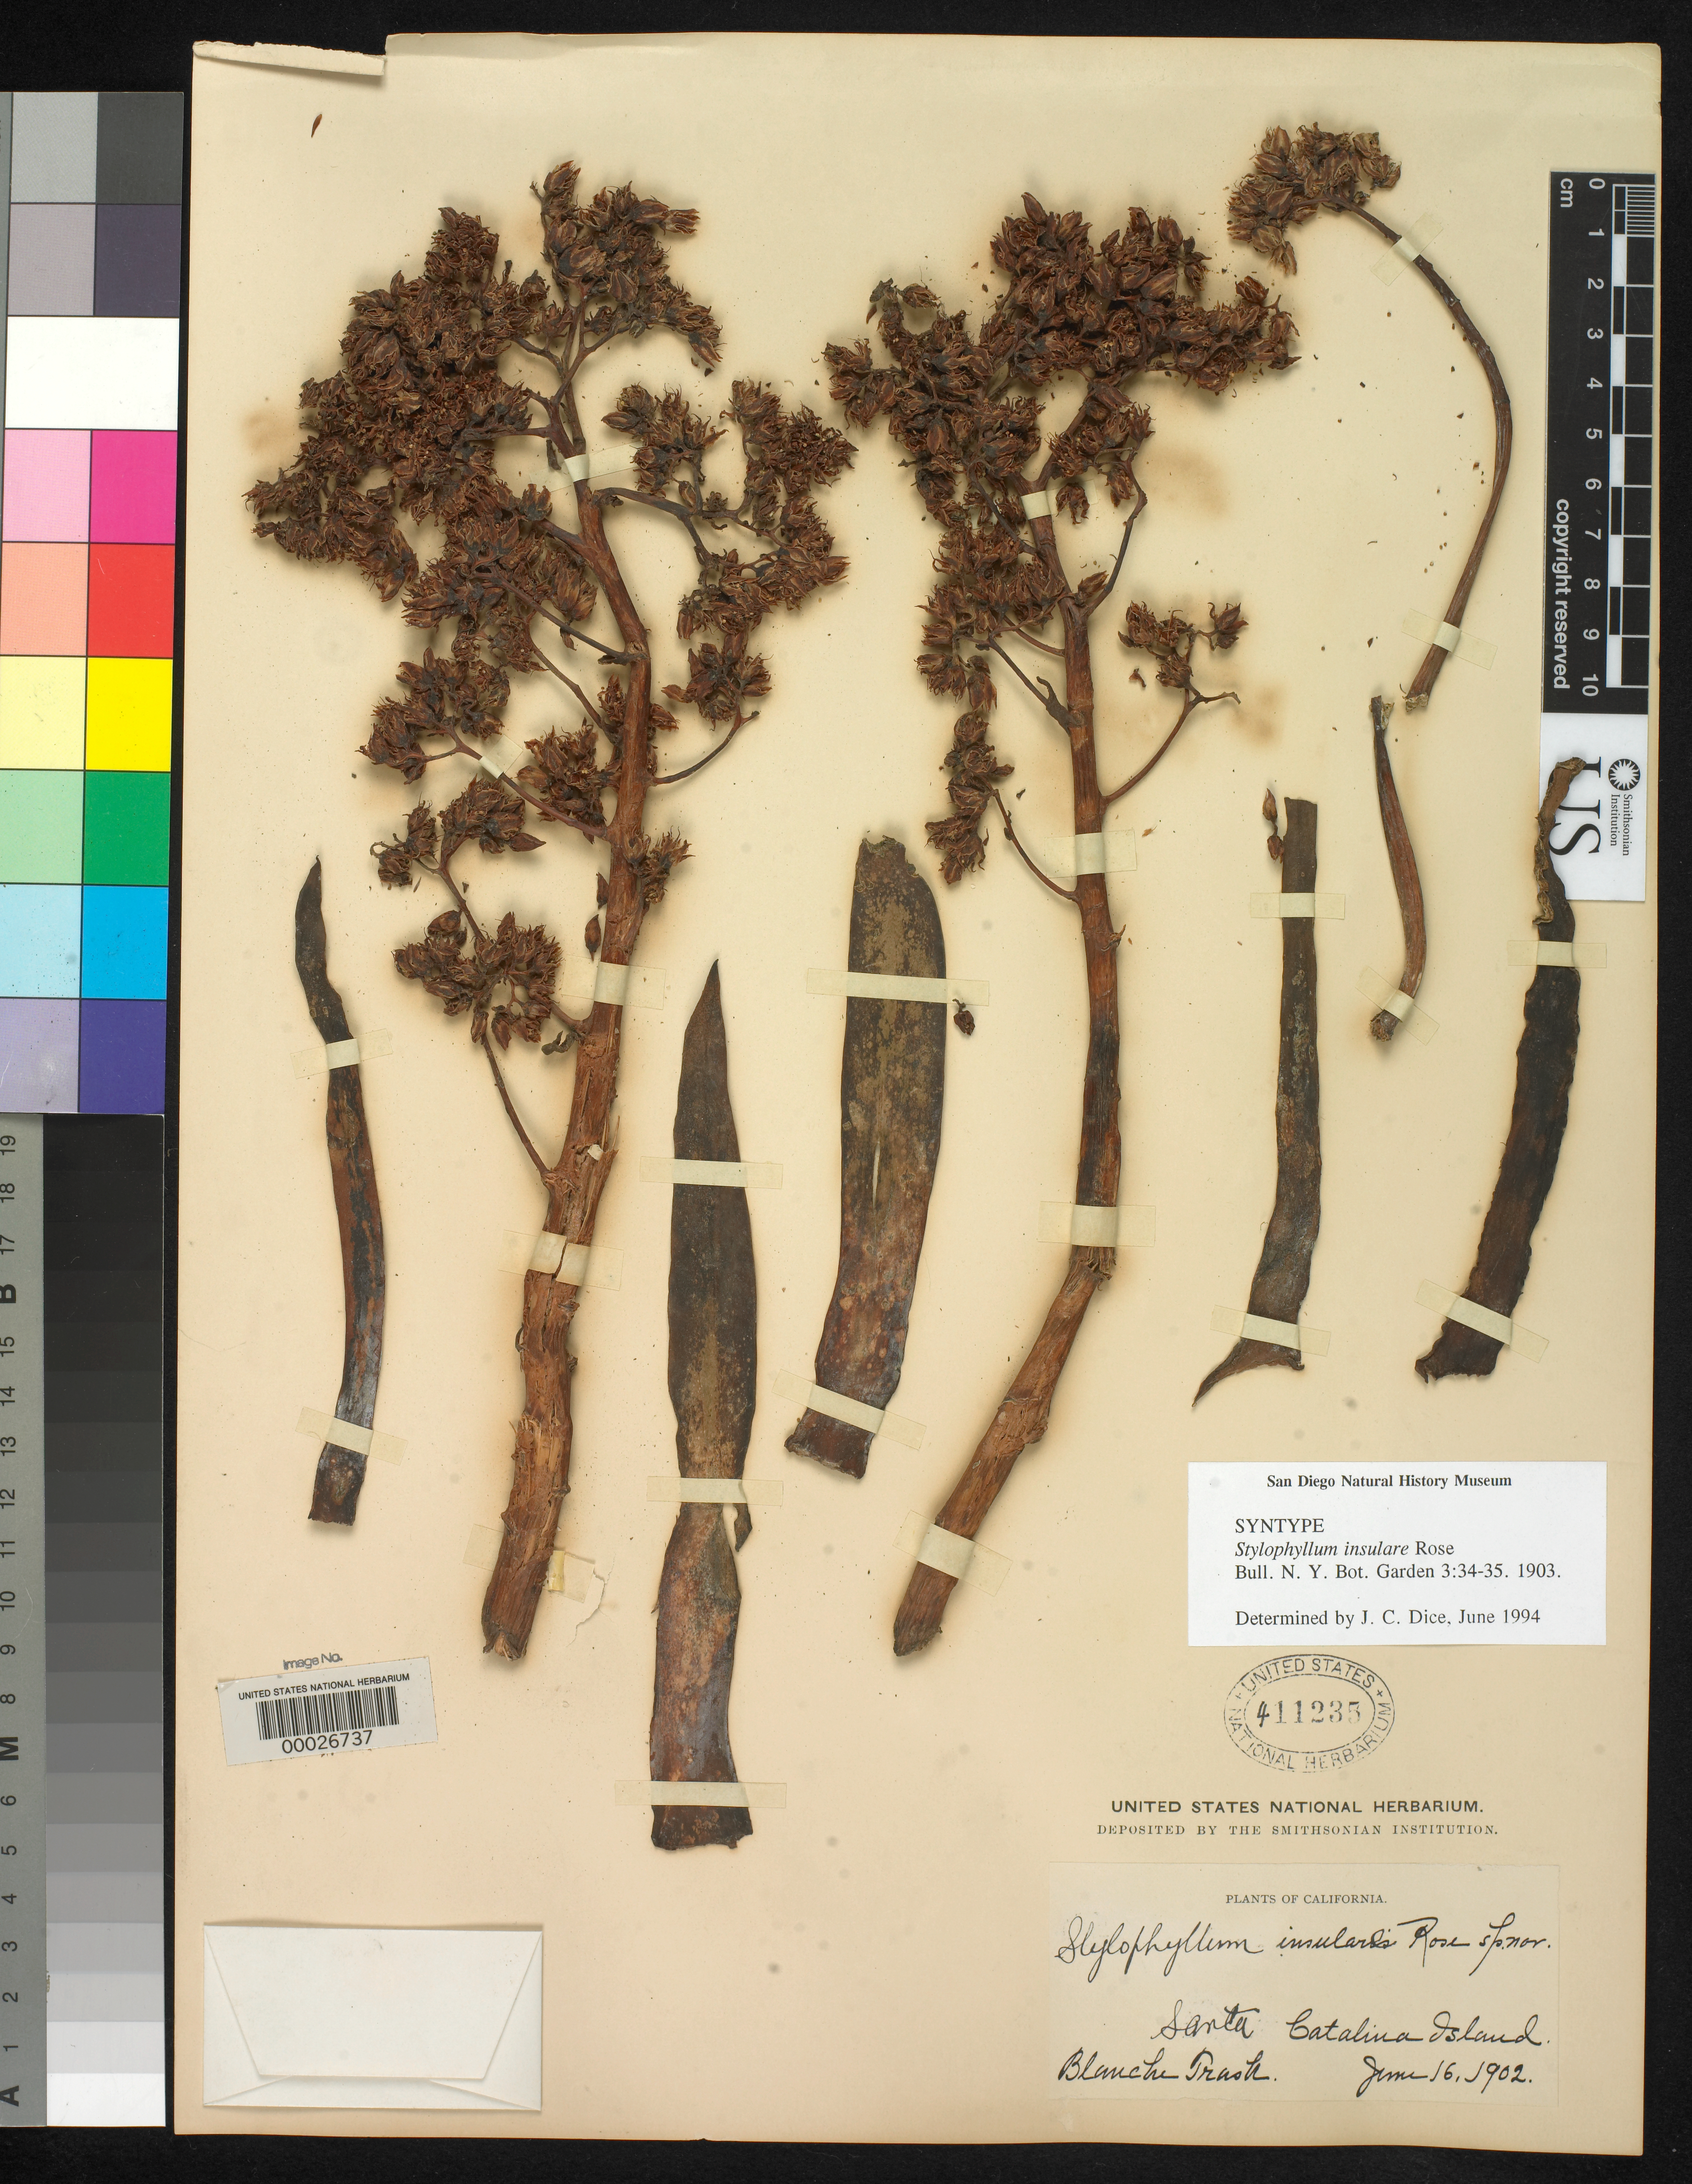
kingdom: Plantae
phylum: Tracheophyta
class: Magnoliopsida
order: Saxifragales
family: Crassulaceae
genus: Stylophyllum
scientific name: Stylophyllum insulare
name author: Rose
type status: Type Collection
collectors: B. Trask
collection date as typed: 16 Jun 1902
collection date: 1902-06-16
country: United States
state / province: California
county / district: Los Angeles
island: Santa Catalina Island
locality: Santa Catalina Island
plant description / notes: Annotated by J.C. Dice (1994) as "syntype". One of two original sheets at US (USNH 411235, 411236), neither annotated or cited as "type" by Rose and neither definitely identifiable as holotype. (A third sheet, USNH 267967, with same label data but as "Rose 416" may or may not be part of type collection.)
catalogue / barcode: US 411235